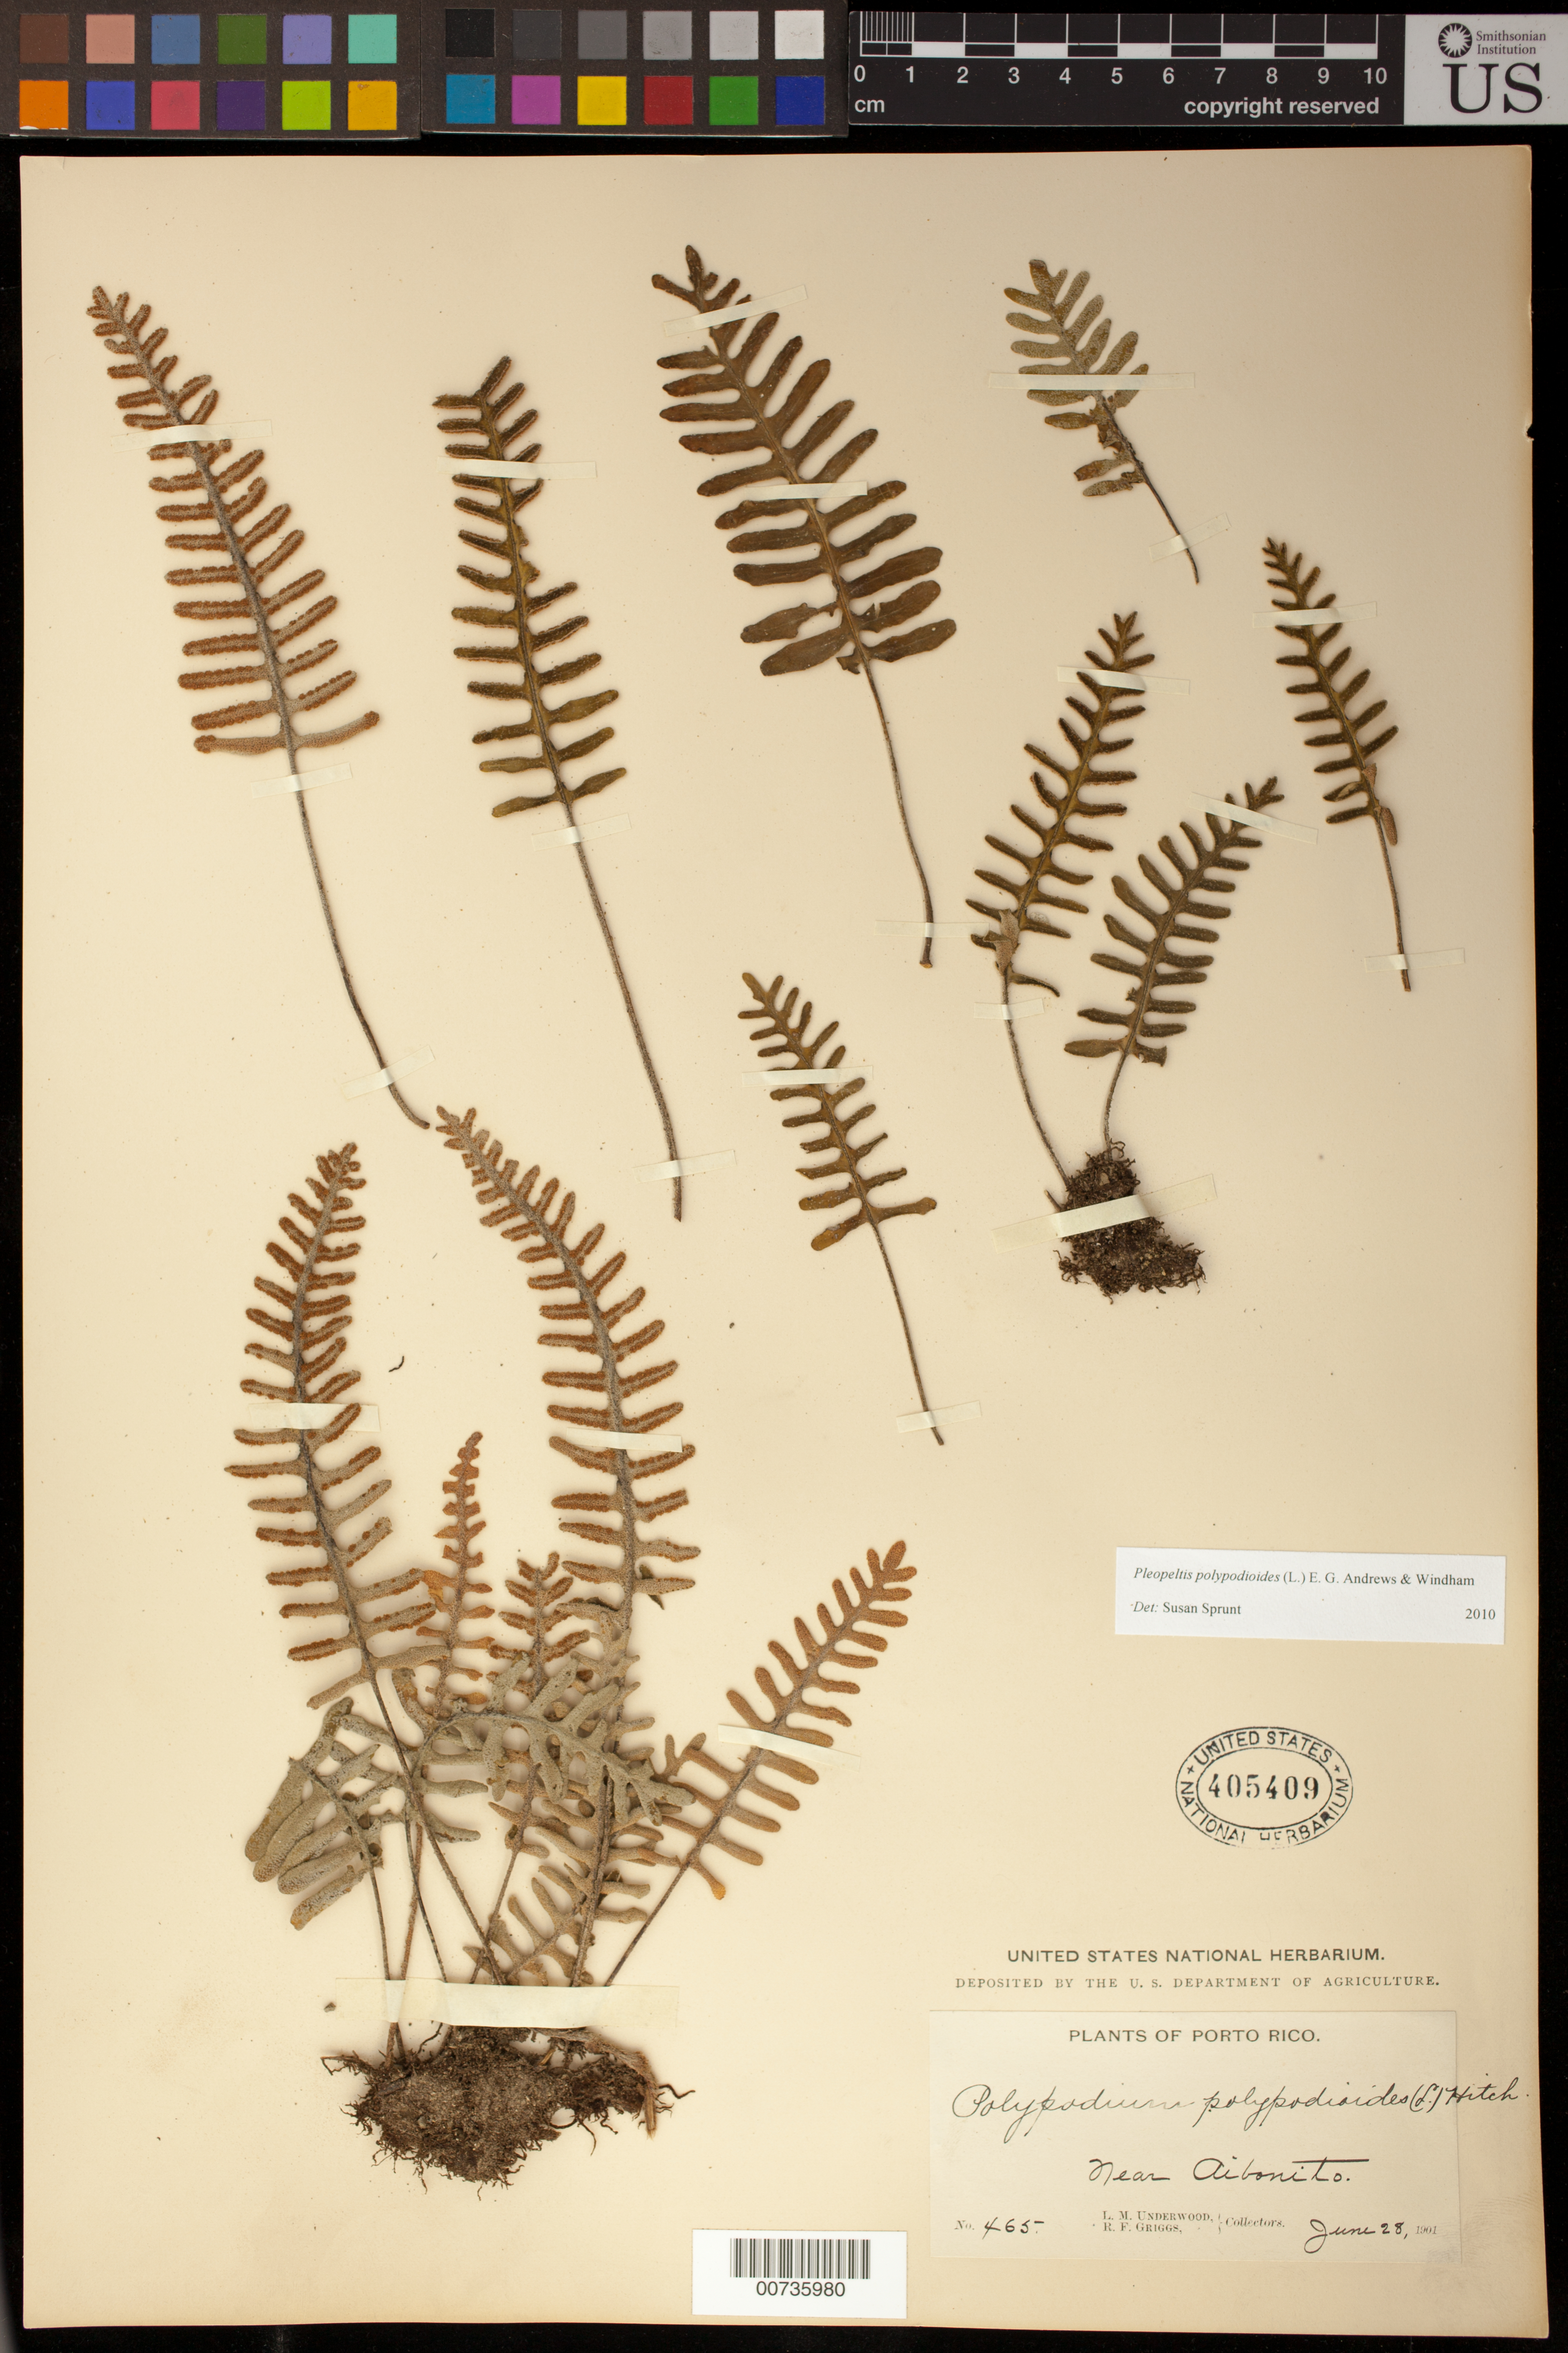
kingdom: Plantae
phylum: Tracheophyta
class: Polypodiopsida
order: Polypodiales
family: Polypodiaceae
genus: Pleopeltis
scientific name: Pleopeltis polypodioides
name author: (L.) E.G. Andrews & Windham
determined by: Sprunt, S. V.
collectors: L. M. Underwood & R. F. Griggs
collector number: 465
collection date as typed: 28 Jun 1901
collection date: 1901-06-28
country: Puerto Rico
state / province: Abonito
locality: Aibonito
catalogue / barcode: US 405409